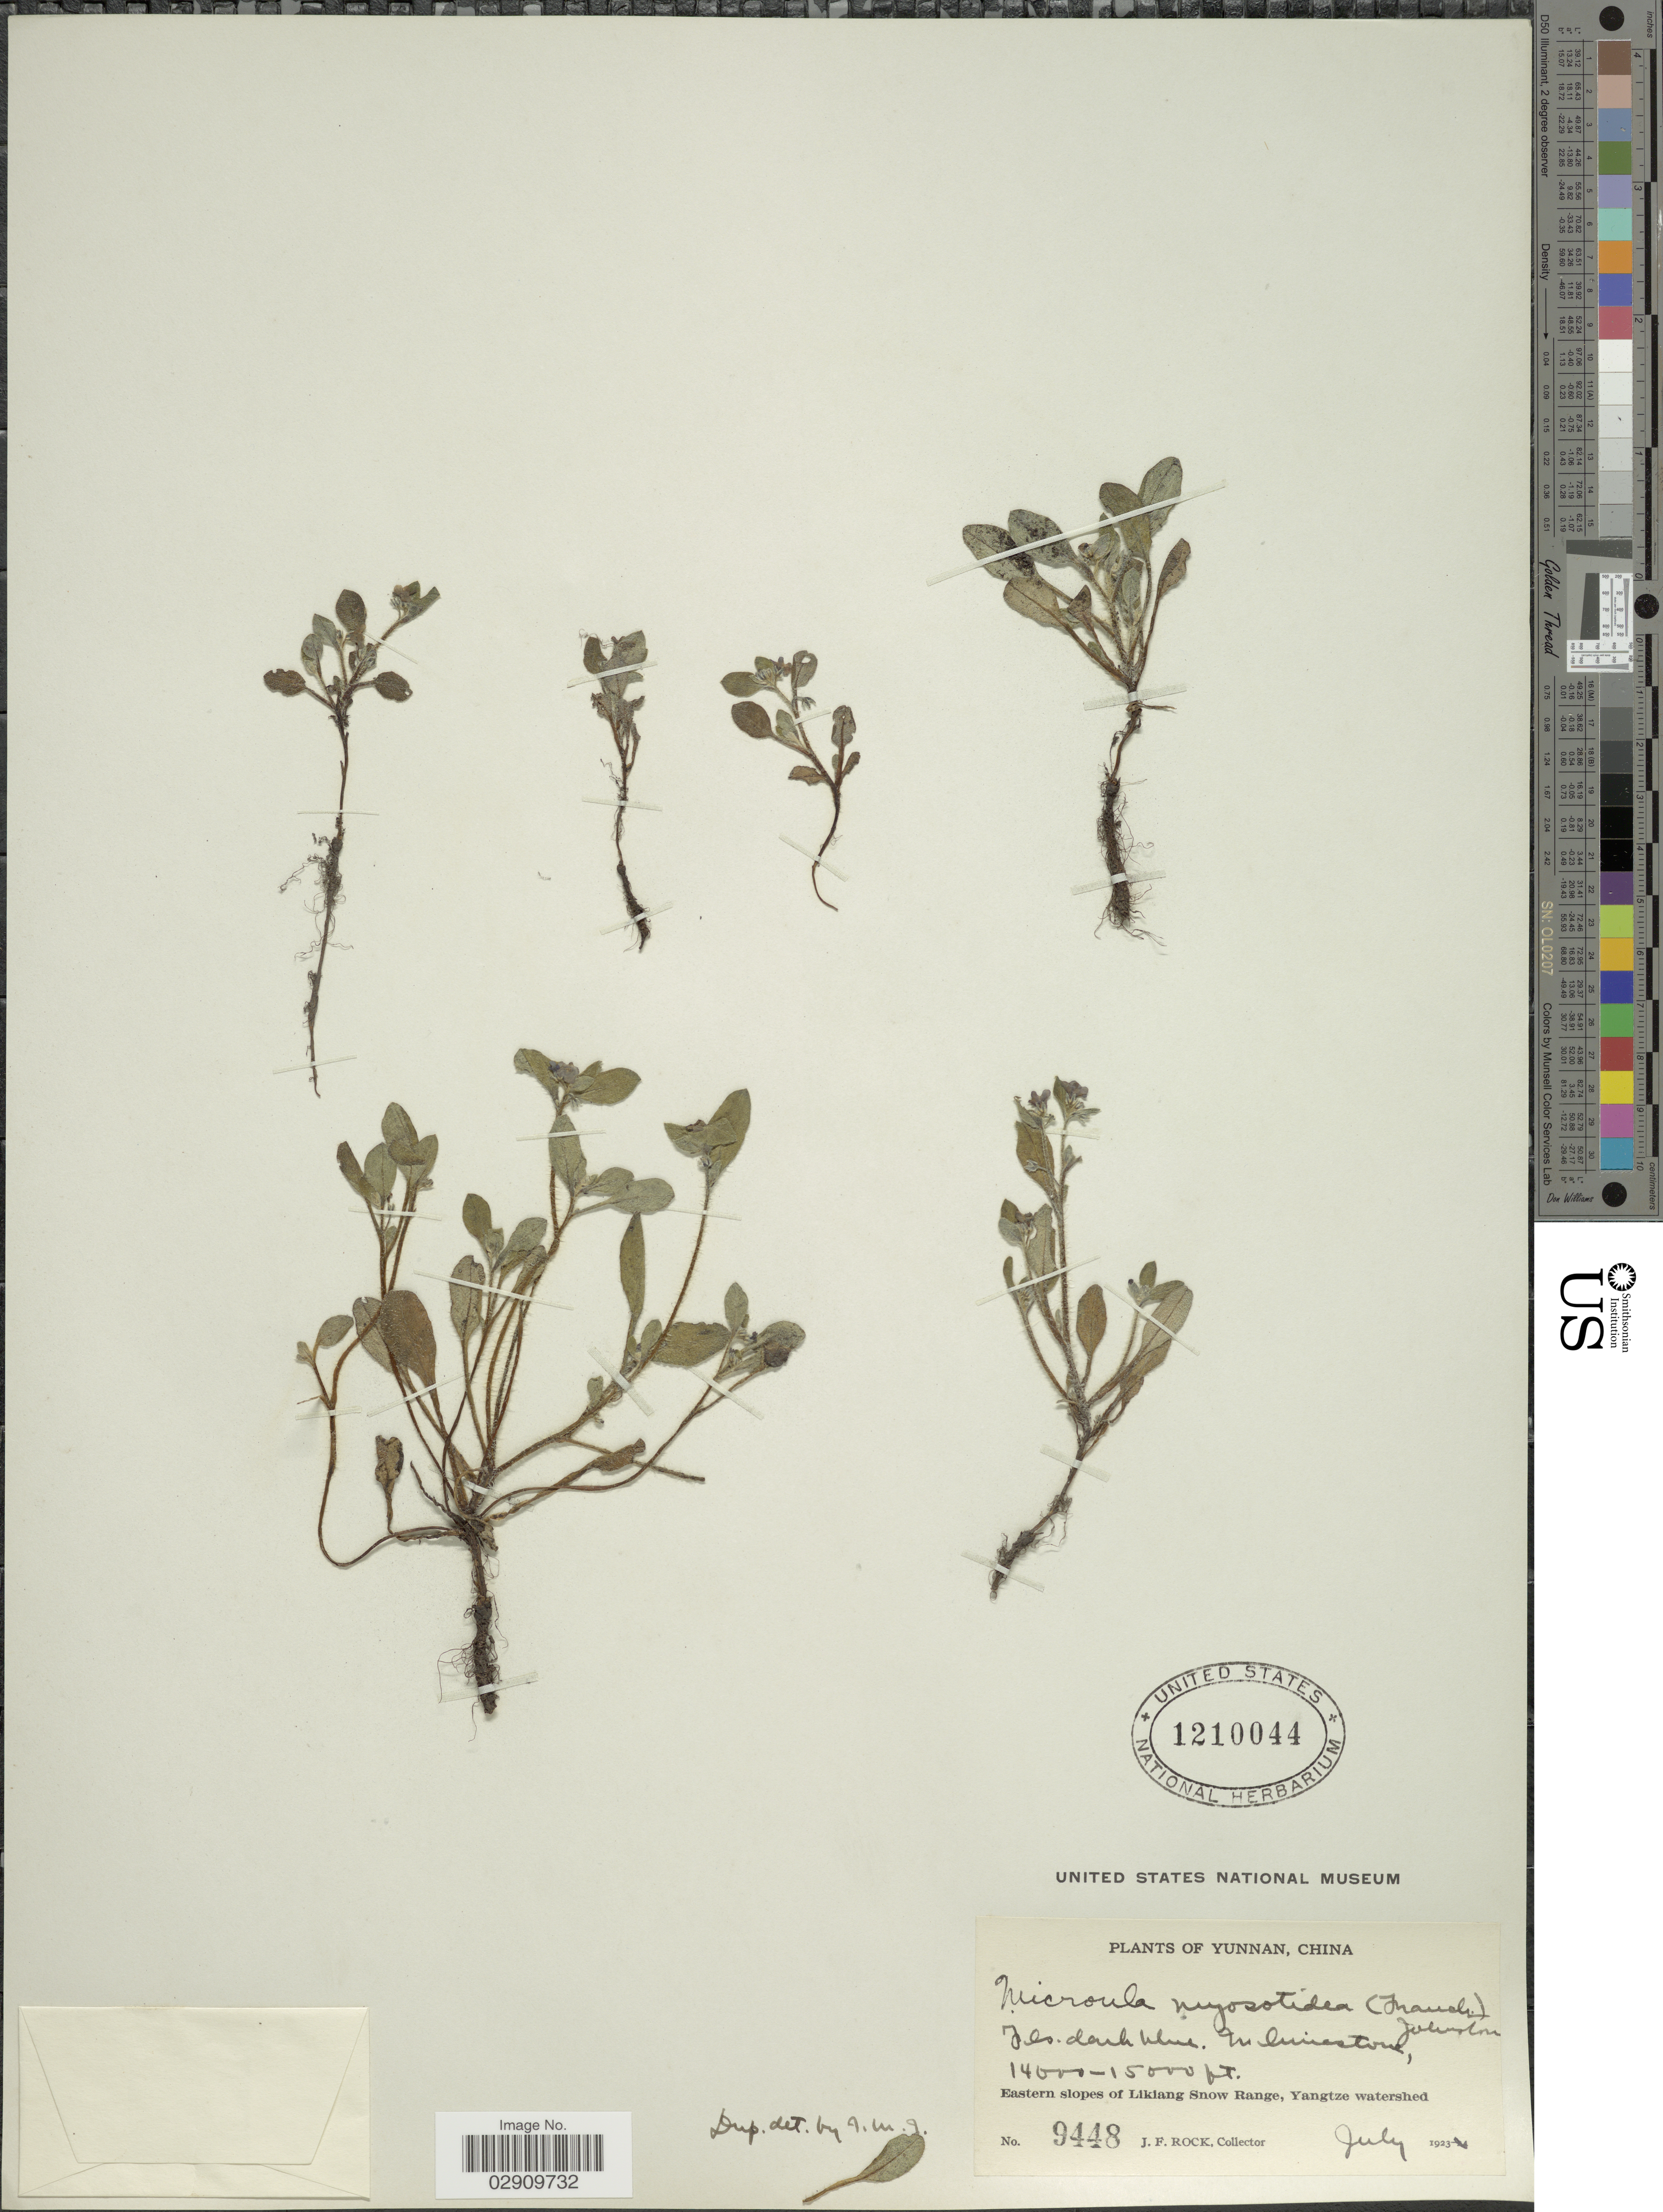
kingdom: Plantae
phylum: Tracheophyta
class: Magnoliopsida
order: Boraginales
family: Boraginaceae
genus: Microula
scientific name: Microula myosotidea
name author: (Franch.) I.M. Johnst.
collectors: J. Rock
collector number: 9448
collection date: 1923-07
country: China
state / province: Yunnan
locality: Eastern slopes of Likiang Snow Range, Yangtze watershed.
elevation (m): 4267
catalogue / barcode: US 1210044